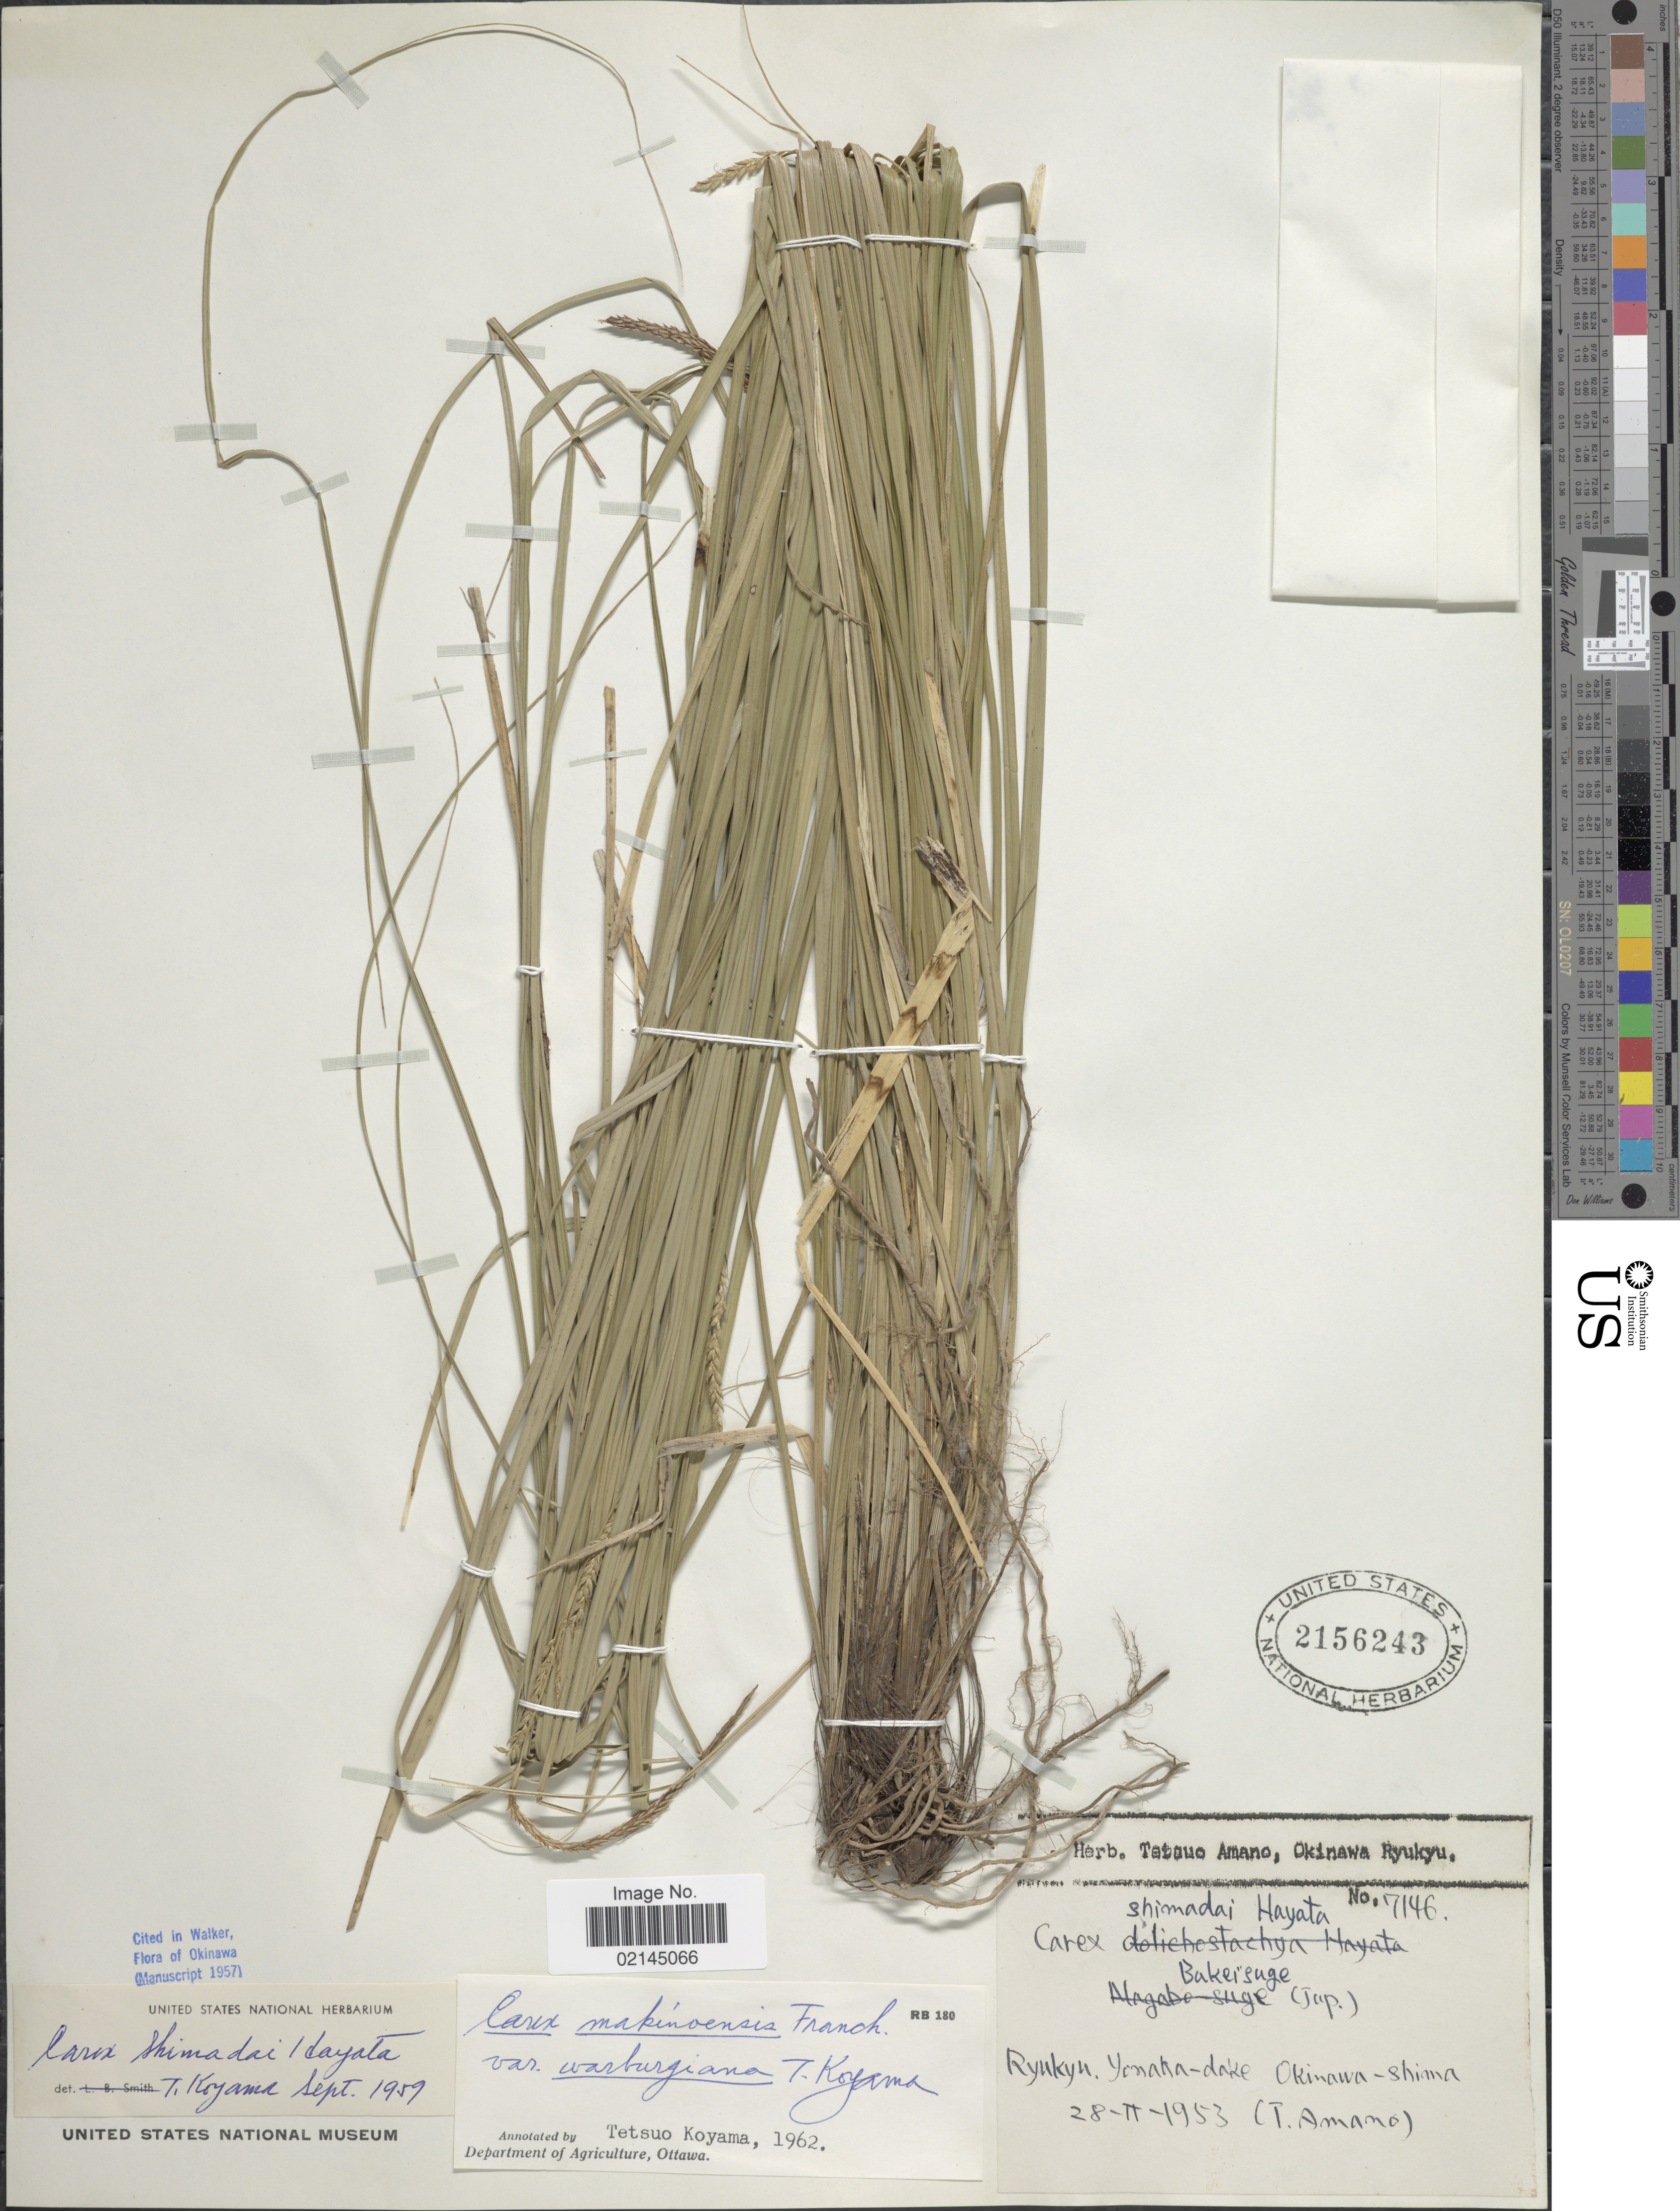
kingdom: Plantae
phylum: Tracheophyta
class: Liliopsida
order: Poales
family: Cyperaceae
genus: Carex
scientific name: Carex makinoensis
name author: Franch.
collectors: T. Amano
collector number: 7146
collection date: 1953-02-28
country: Japan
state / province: Okinawa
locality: Ryukyu, Yonaha-dake, Okinawa-shima.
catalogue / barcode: US 2156243